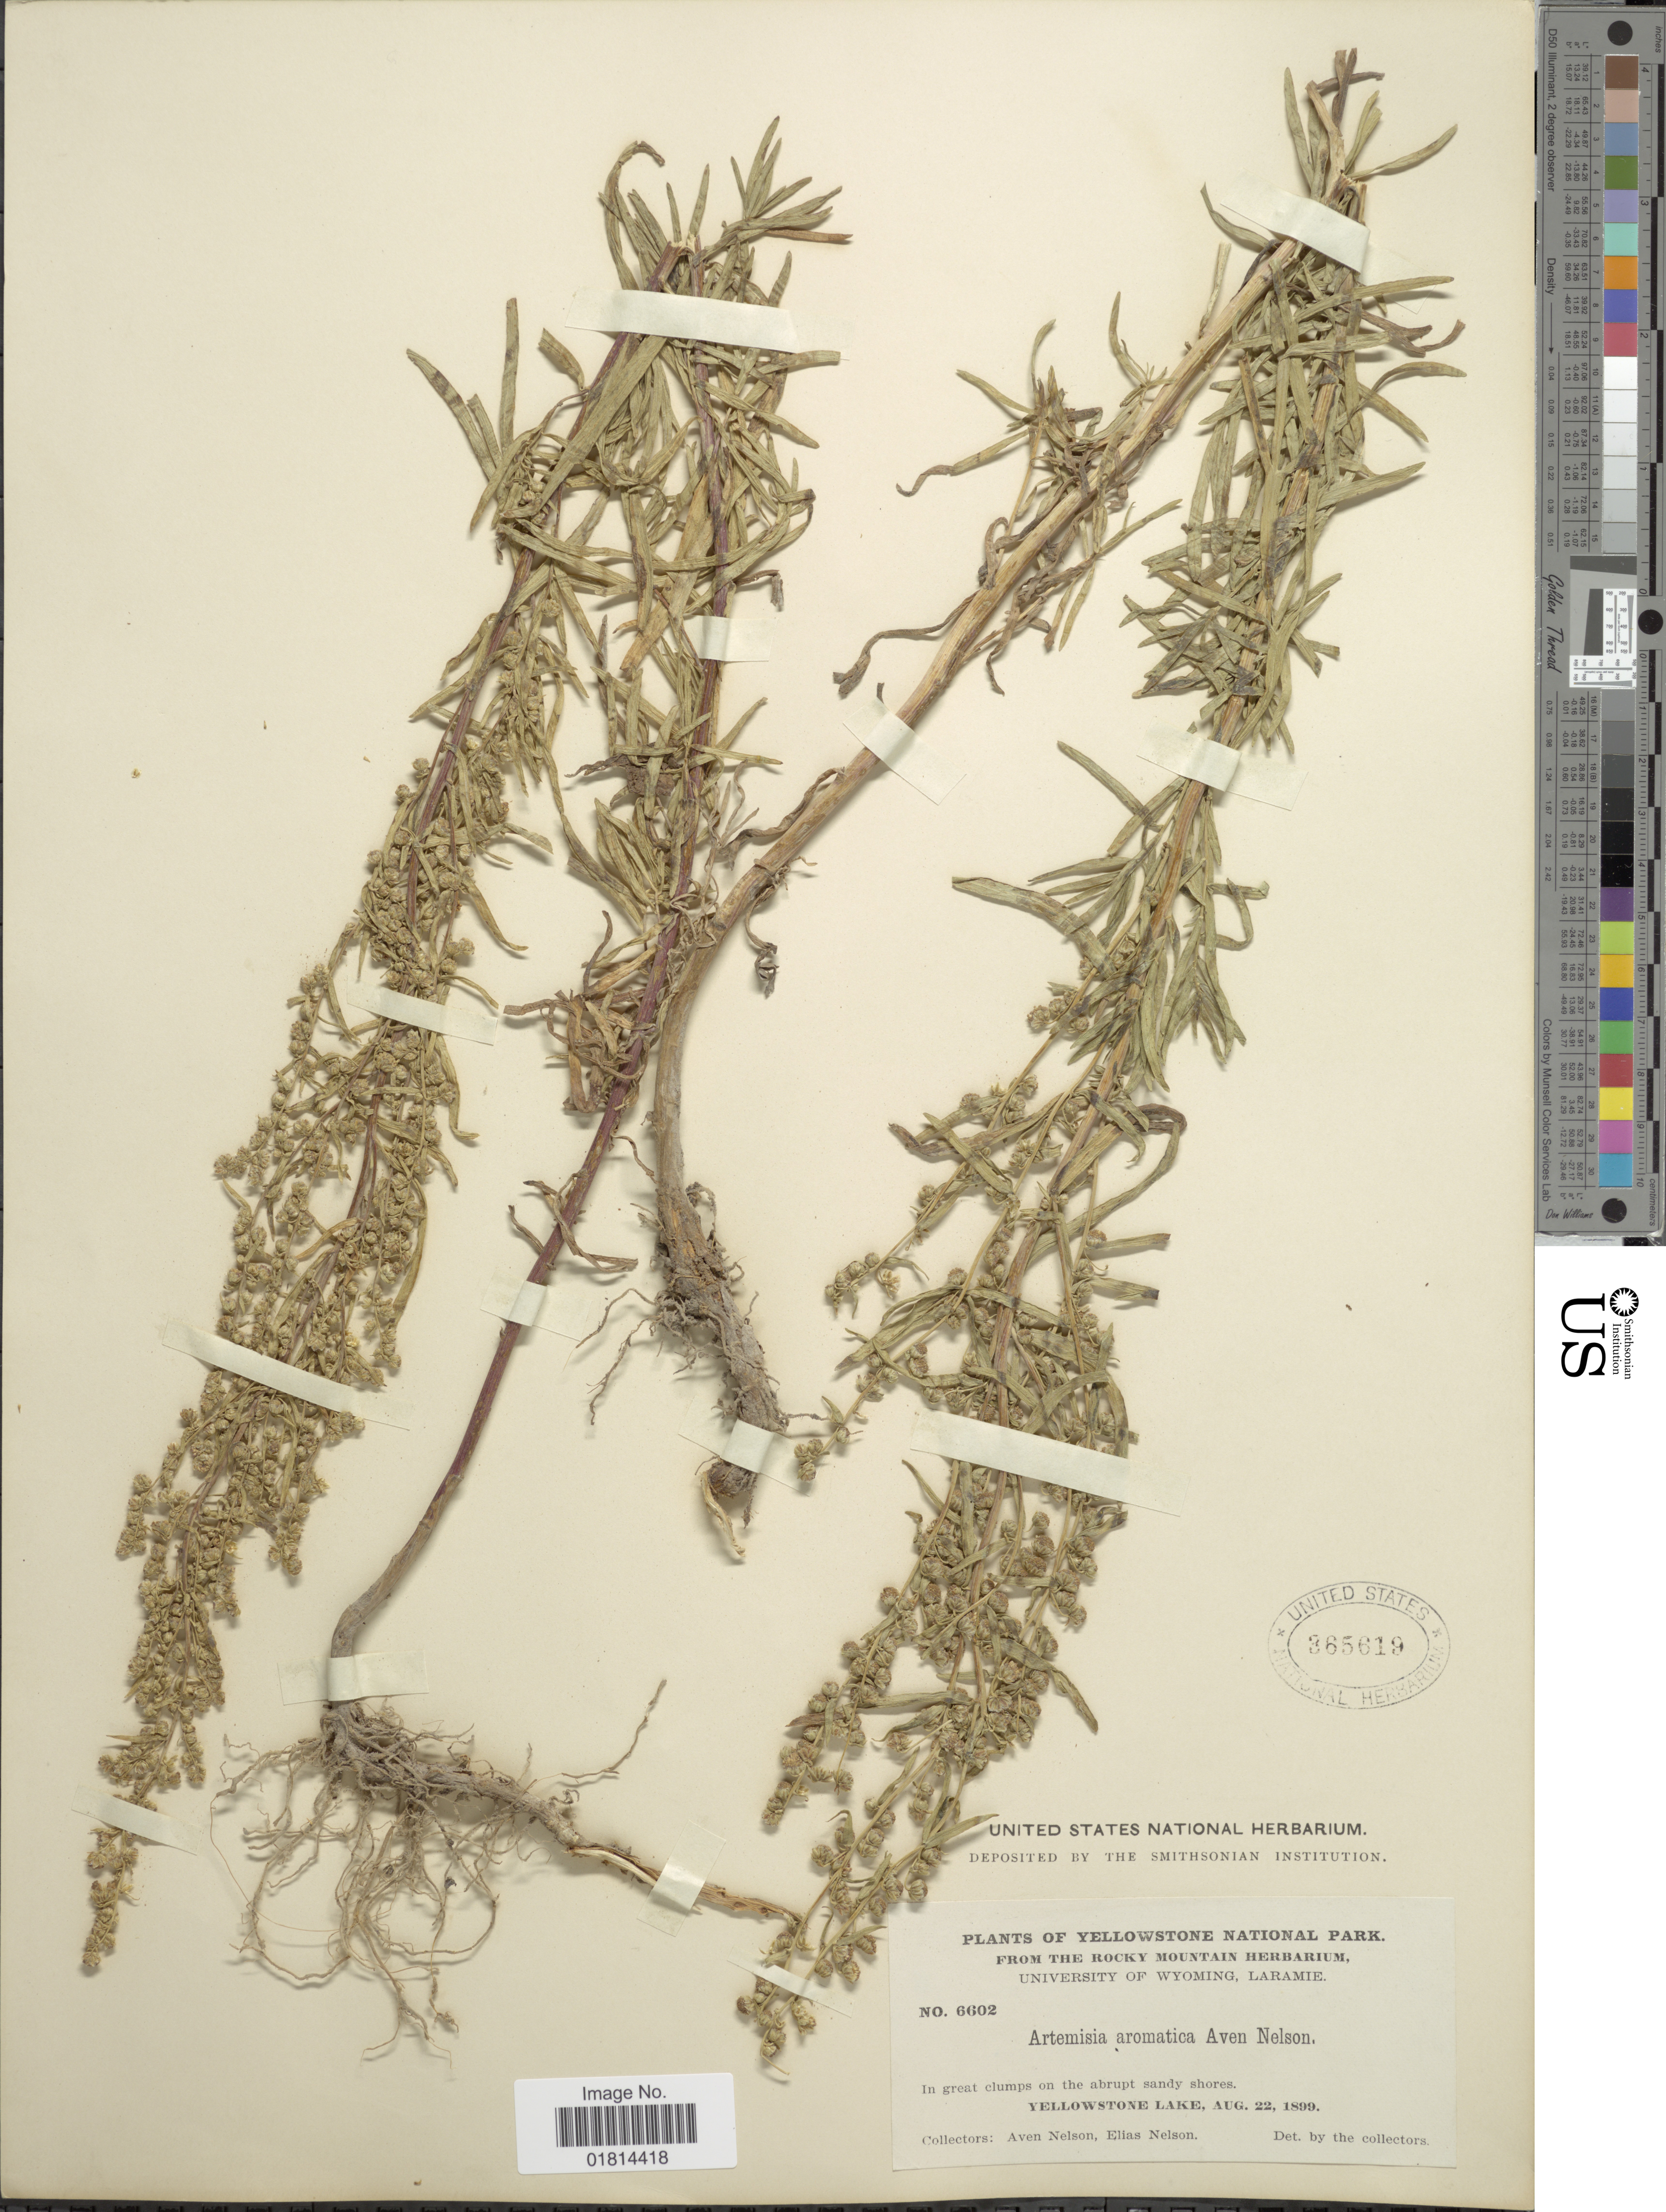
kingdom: Plantae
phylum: Tracheophyta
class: Magnoliopsida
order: Asterales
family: Asteraceae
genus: Artemisia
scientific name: Artemisia aromatica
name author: A. Nelson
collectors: A. Nelson & E. Nelson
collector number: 6602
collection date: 1899-08-22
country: United States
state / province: Wyoming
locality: Yellowstone National Park. In great clumps on the abrupt sandy shores. Yellowstone Lake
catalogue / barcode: US 365619